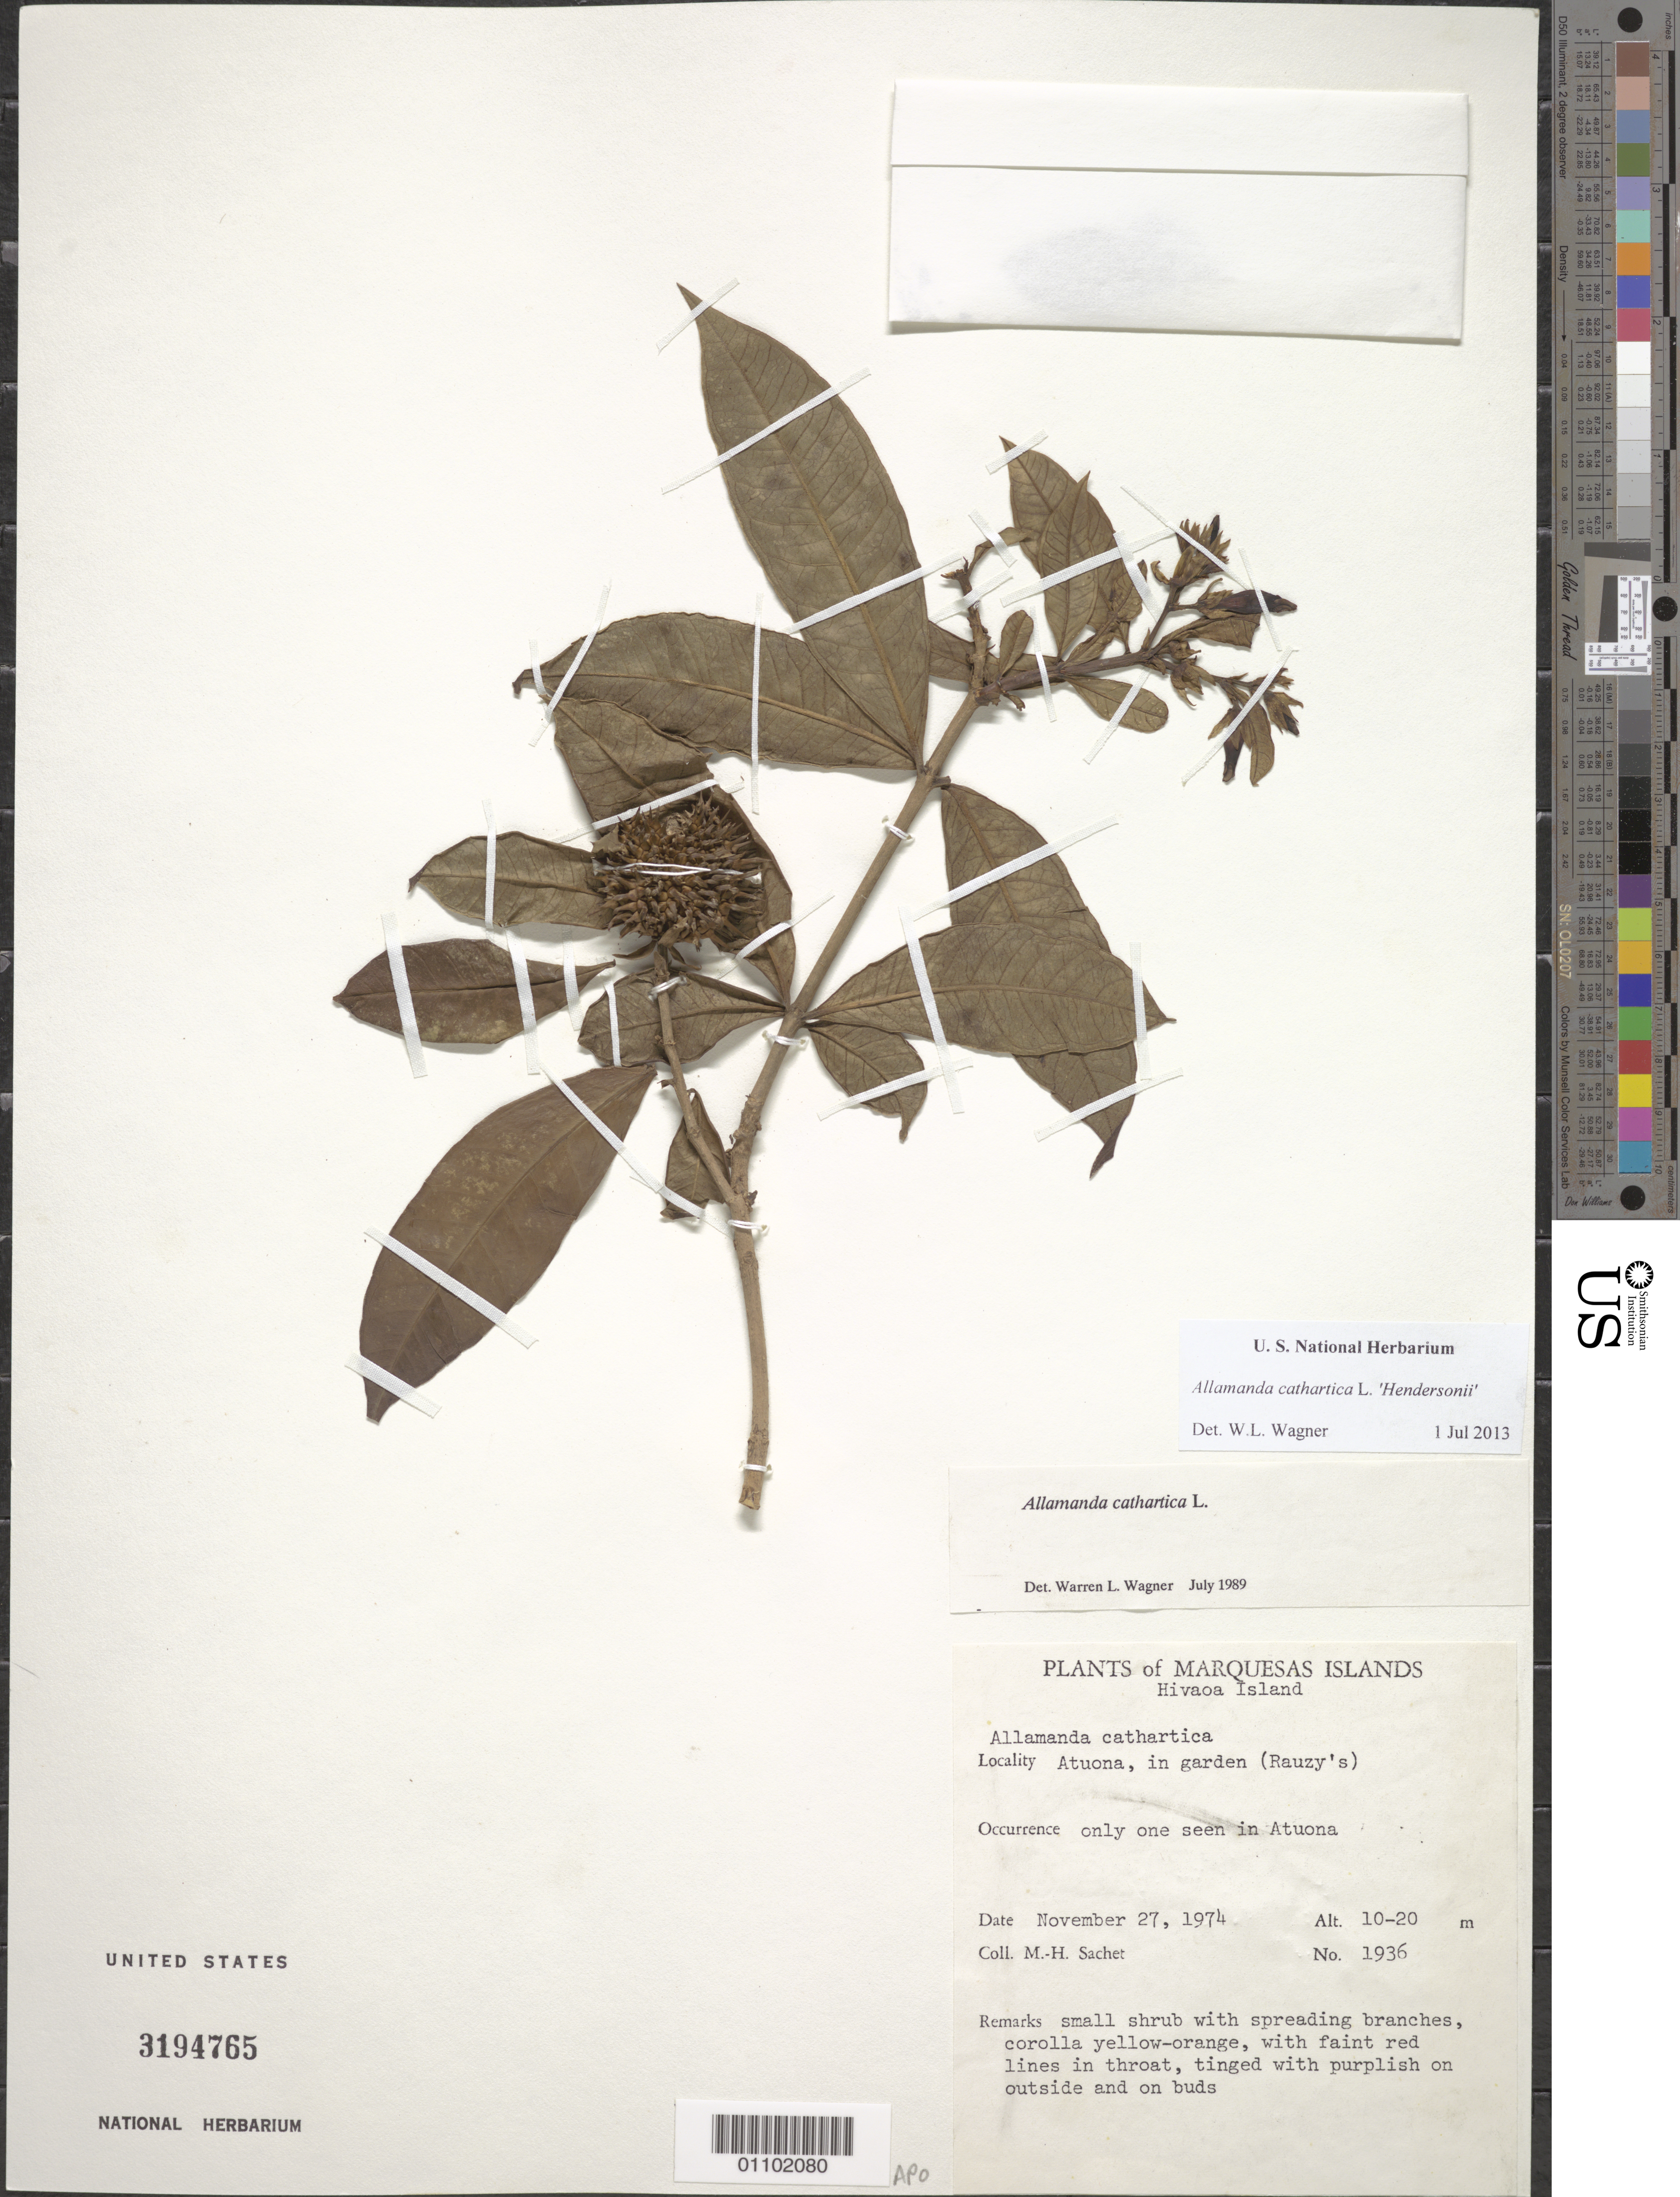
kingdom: Plantae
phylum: Tracheophyta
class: Magnoliopsida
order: Gentianales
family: Apocynaceae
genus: Allamanda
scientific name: Allamanda cathartica 'Hendersonii'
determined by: Wagner, W. L., (BOT), Smithsonian Institution - National Museum of Natural History (UNITED STATES)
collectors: M.-H. Sachet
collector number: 1936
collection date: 1974-11-27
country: French Polynesia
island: Hiva Oa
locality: Atuona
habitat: Planted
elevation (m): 10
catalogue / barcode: US 3194765